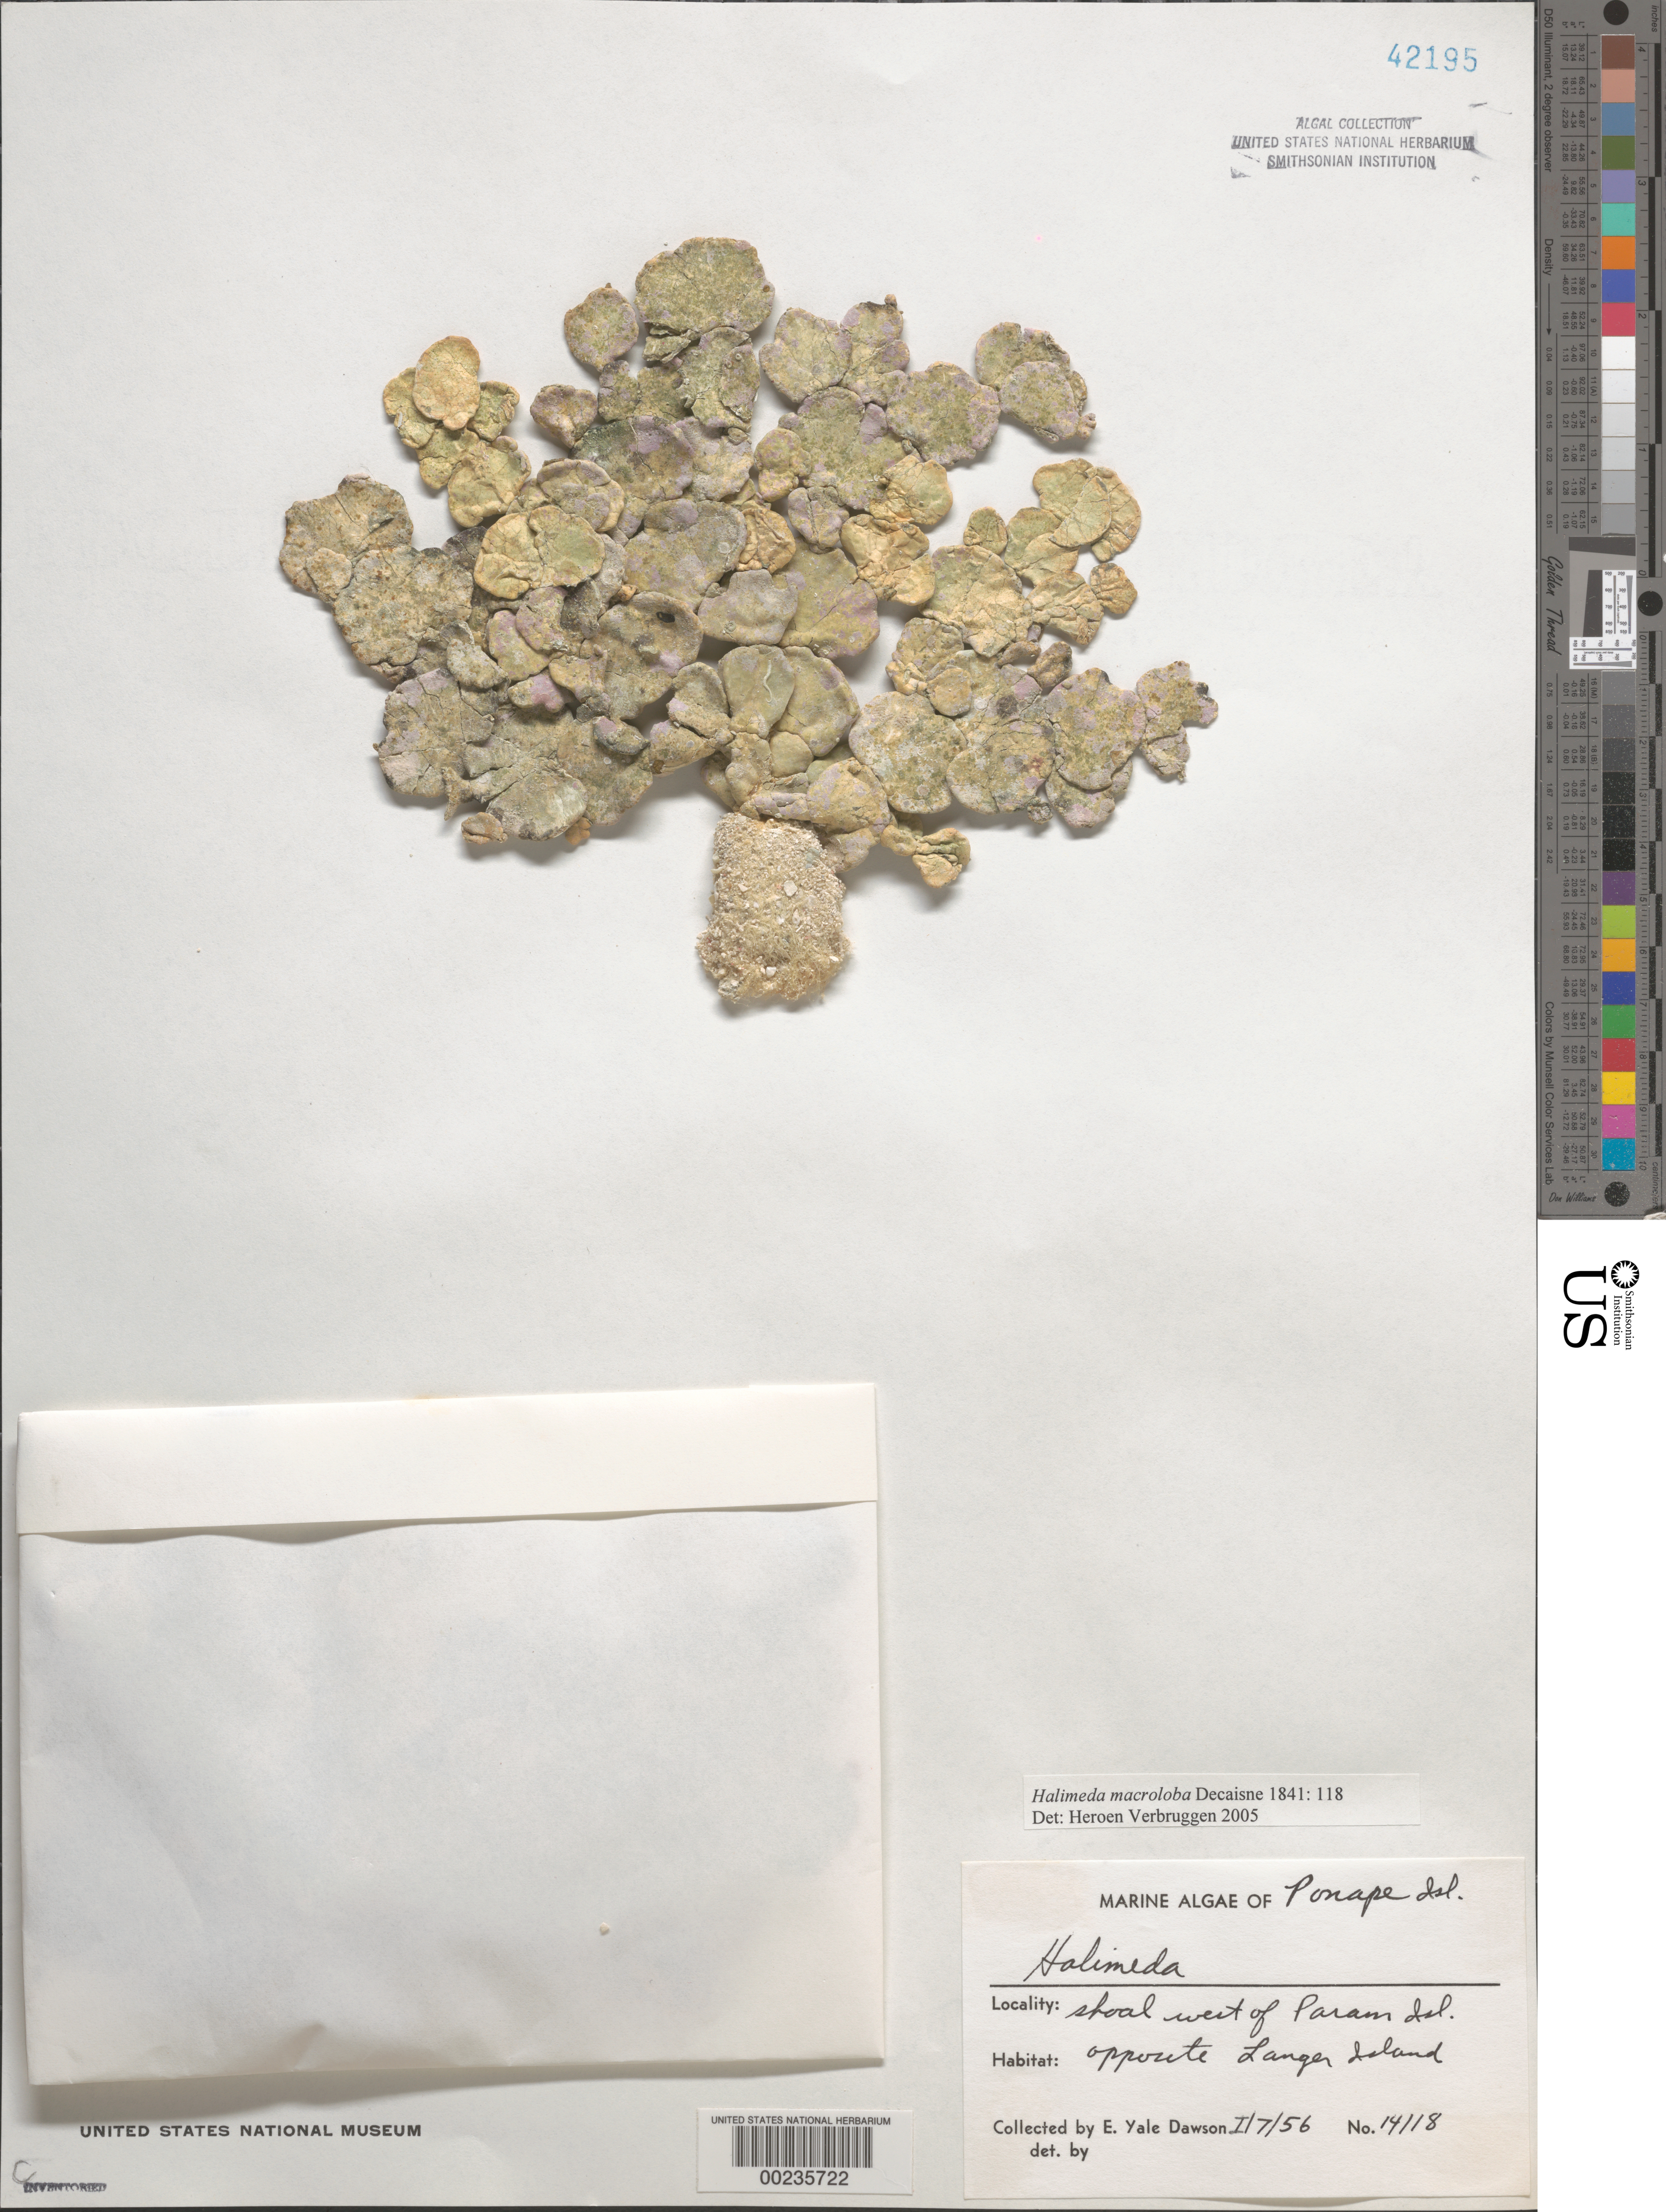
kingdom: Plantae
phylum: Chlorophyta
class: Ulvophyceae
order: Bryopsidales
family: Halimedaceae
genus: Halimeda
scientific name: Halimeda macroloba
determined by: Verbruggen, H.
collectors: E. Y. Dawson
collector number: EYD 14118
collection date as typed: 07 Jan 1956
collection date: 1956-01-07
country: Micronesia, Federated States of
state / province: Pohnpei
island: Pohnpei [Ponape]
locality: West of Param Island, opposite Langer Island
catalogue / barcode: US 42195